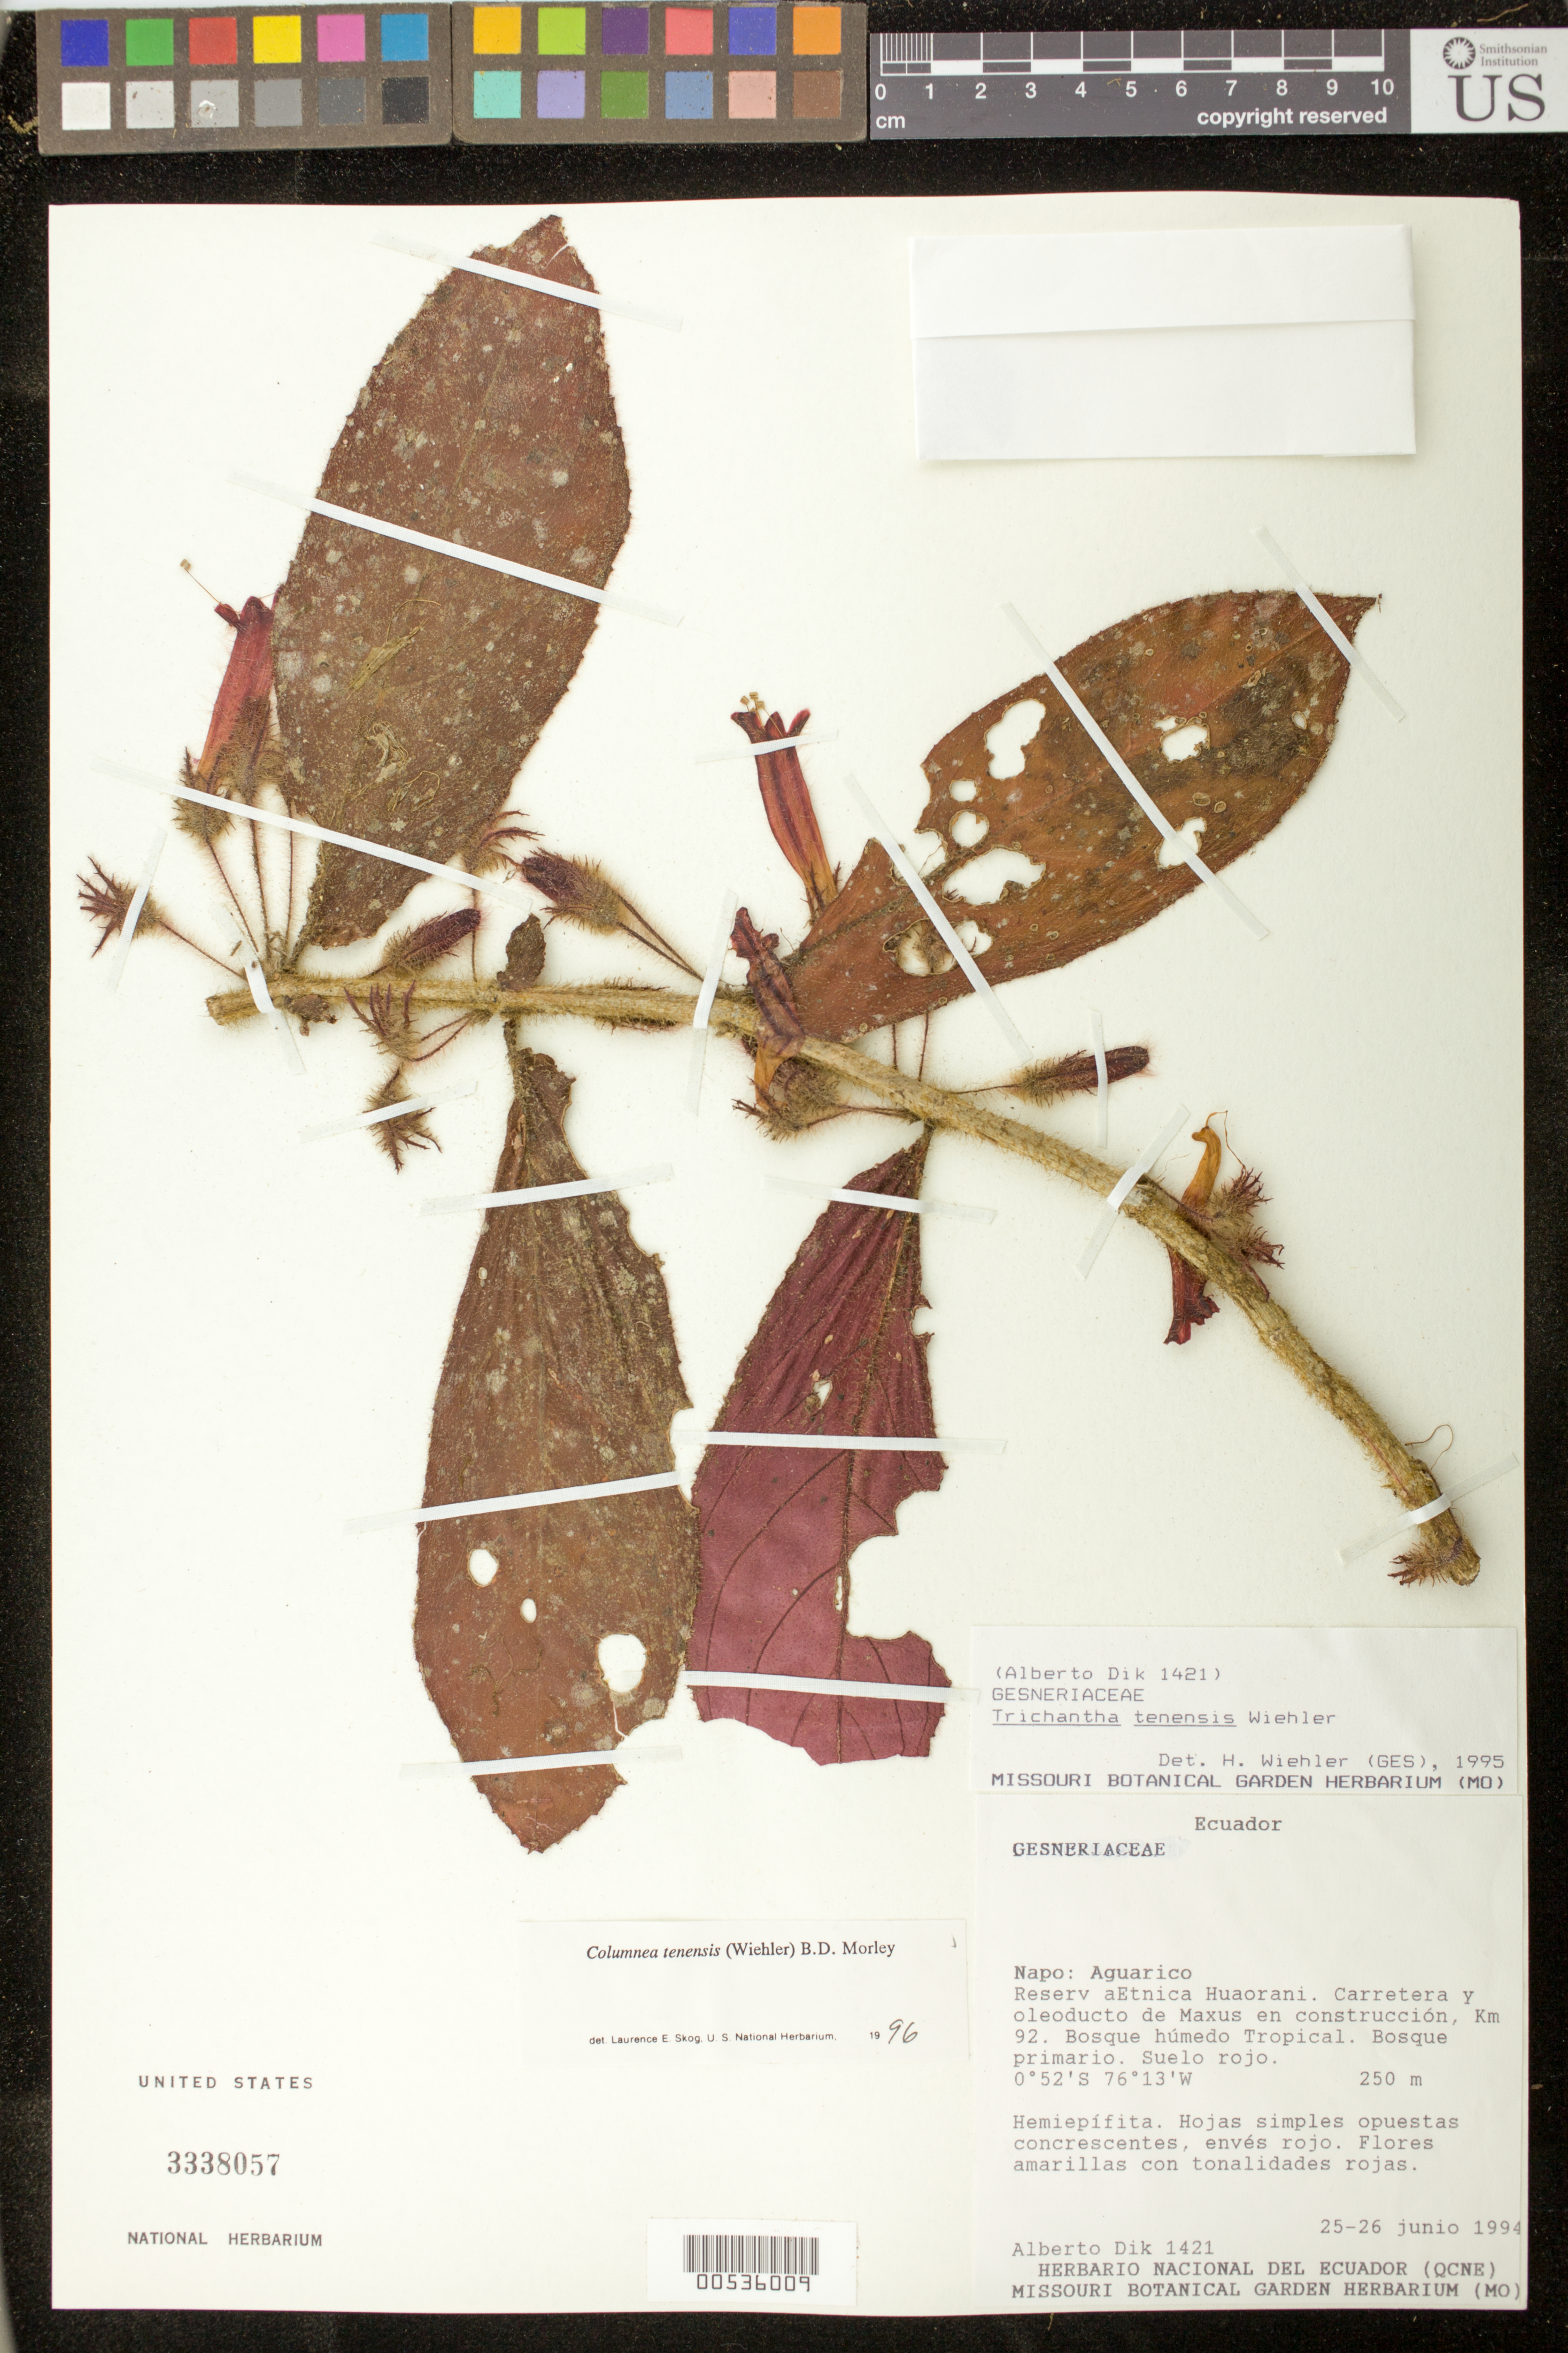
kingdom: Plantae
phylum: Tracheophyta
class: Magnoliopsida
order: Lamiales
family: Gesneriaceae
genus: Columnea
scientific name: Columnea illepida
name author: H.E. Moore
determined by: Clark, J. L.; Skog, Laurence E.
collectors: A. Dik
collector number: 1421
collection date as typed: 25-26 Jun 1994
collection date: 1994-06-25/1994-06-26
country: Ecuador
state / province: Napo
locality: Aguarico: Reserva Etnica Huaorani; carretera y oleoducto de Maxus en construcción, Km 92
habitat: Bosque húmedo tropical; bosque primario, suelos rojos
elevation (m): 250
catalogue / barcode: US 3338057